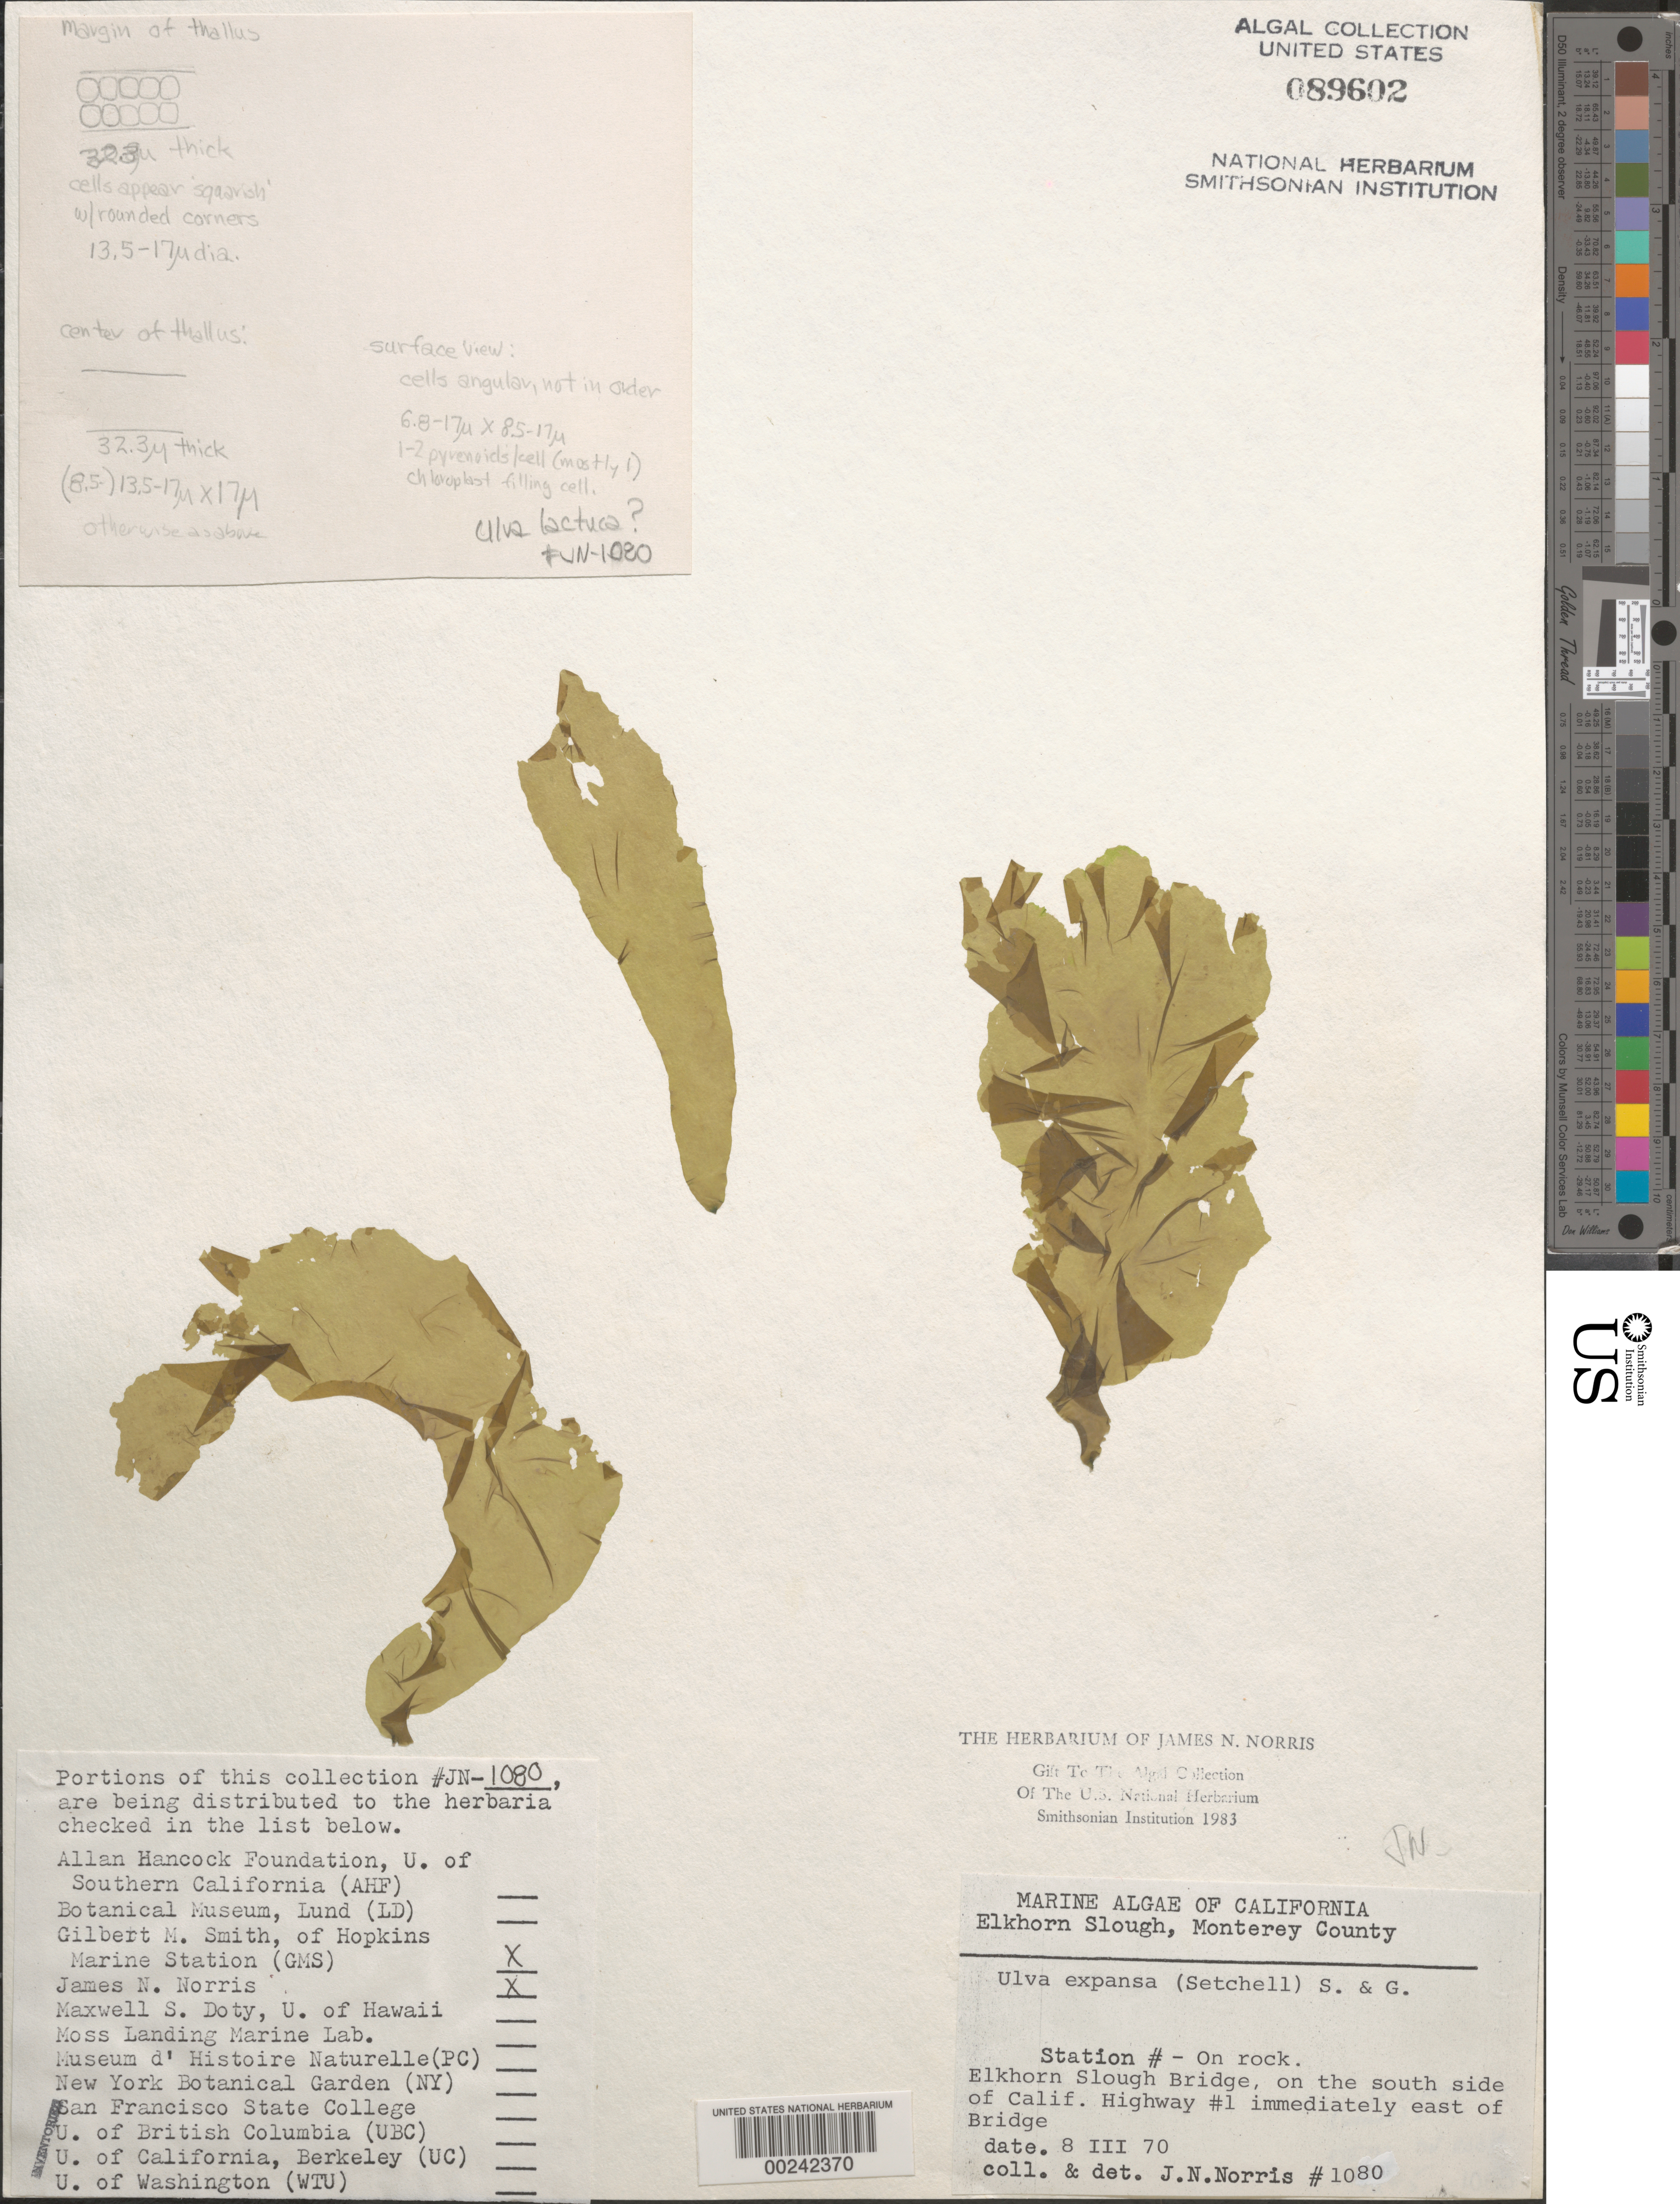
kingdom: Plantae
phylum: Chlorophyta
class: Ulvophyceae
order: Ulvales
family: Ulvaceae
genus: Ulva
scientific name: Ulva expansa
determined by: Norris, James N.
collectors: J. N. Norris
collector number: JN-1080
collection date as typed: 08 Mar 1970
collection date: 1970-03-08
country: United States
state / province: California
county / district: Monterey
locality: Elkhorn Slough, Elkhorn Slough Bridge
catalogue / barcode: US 89602